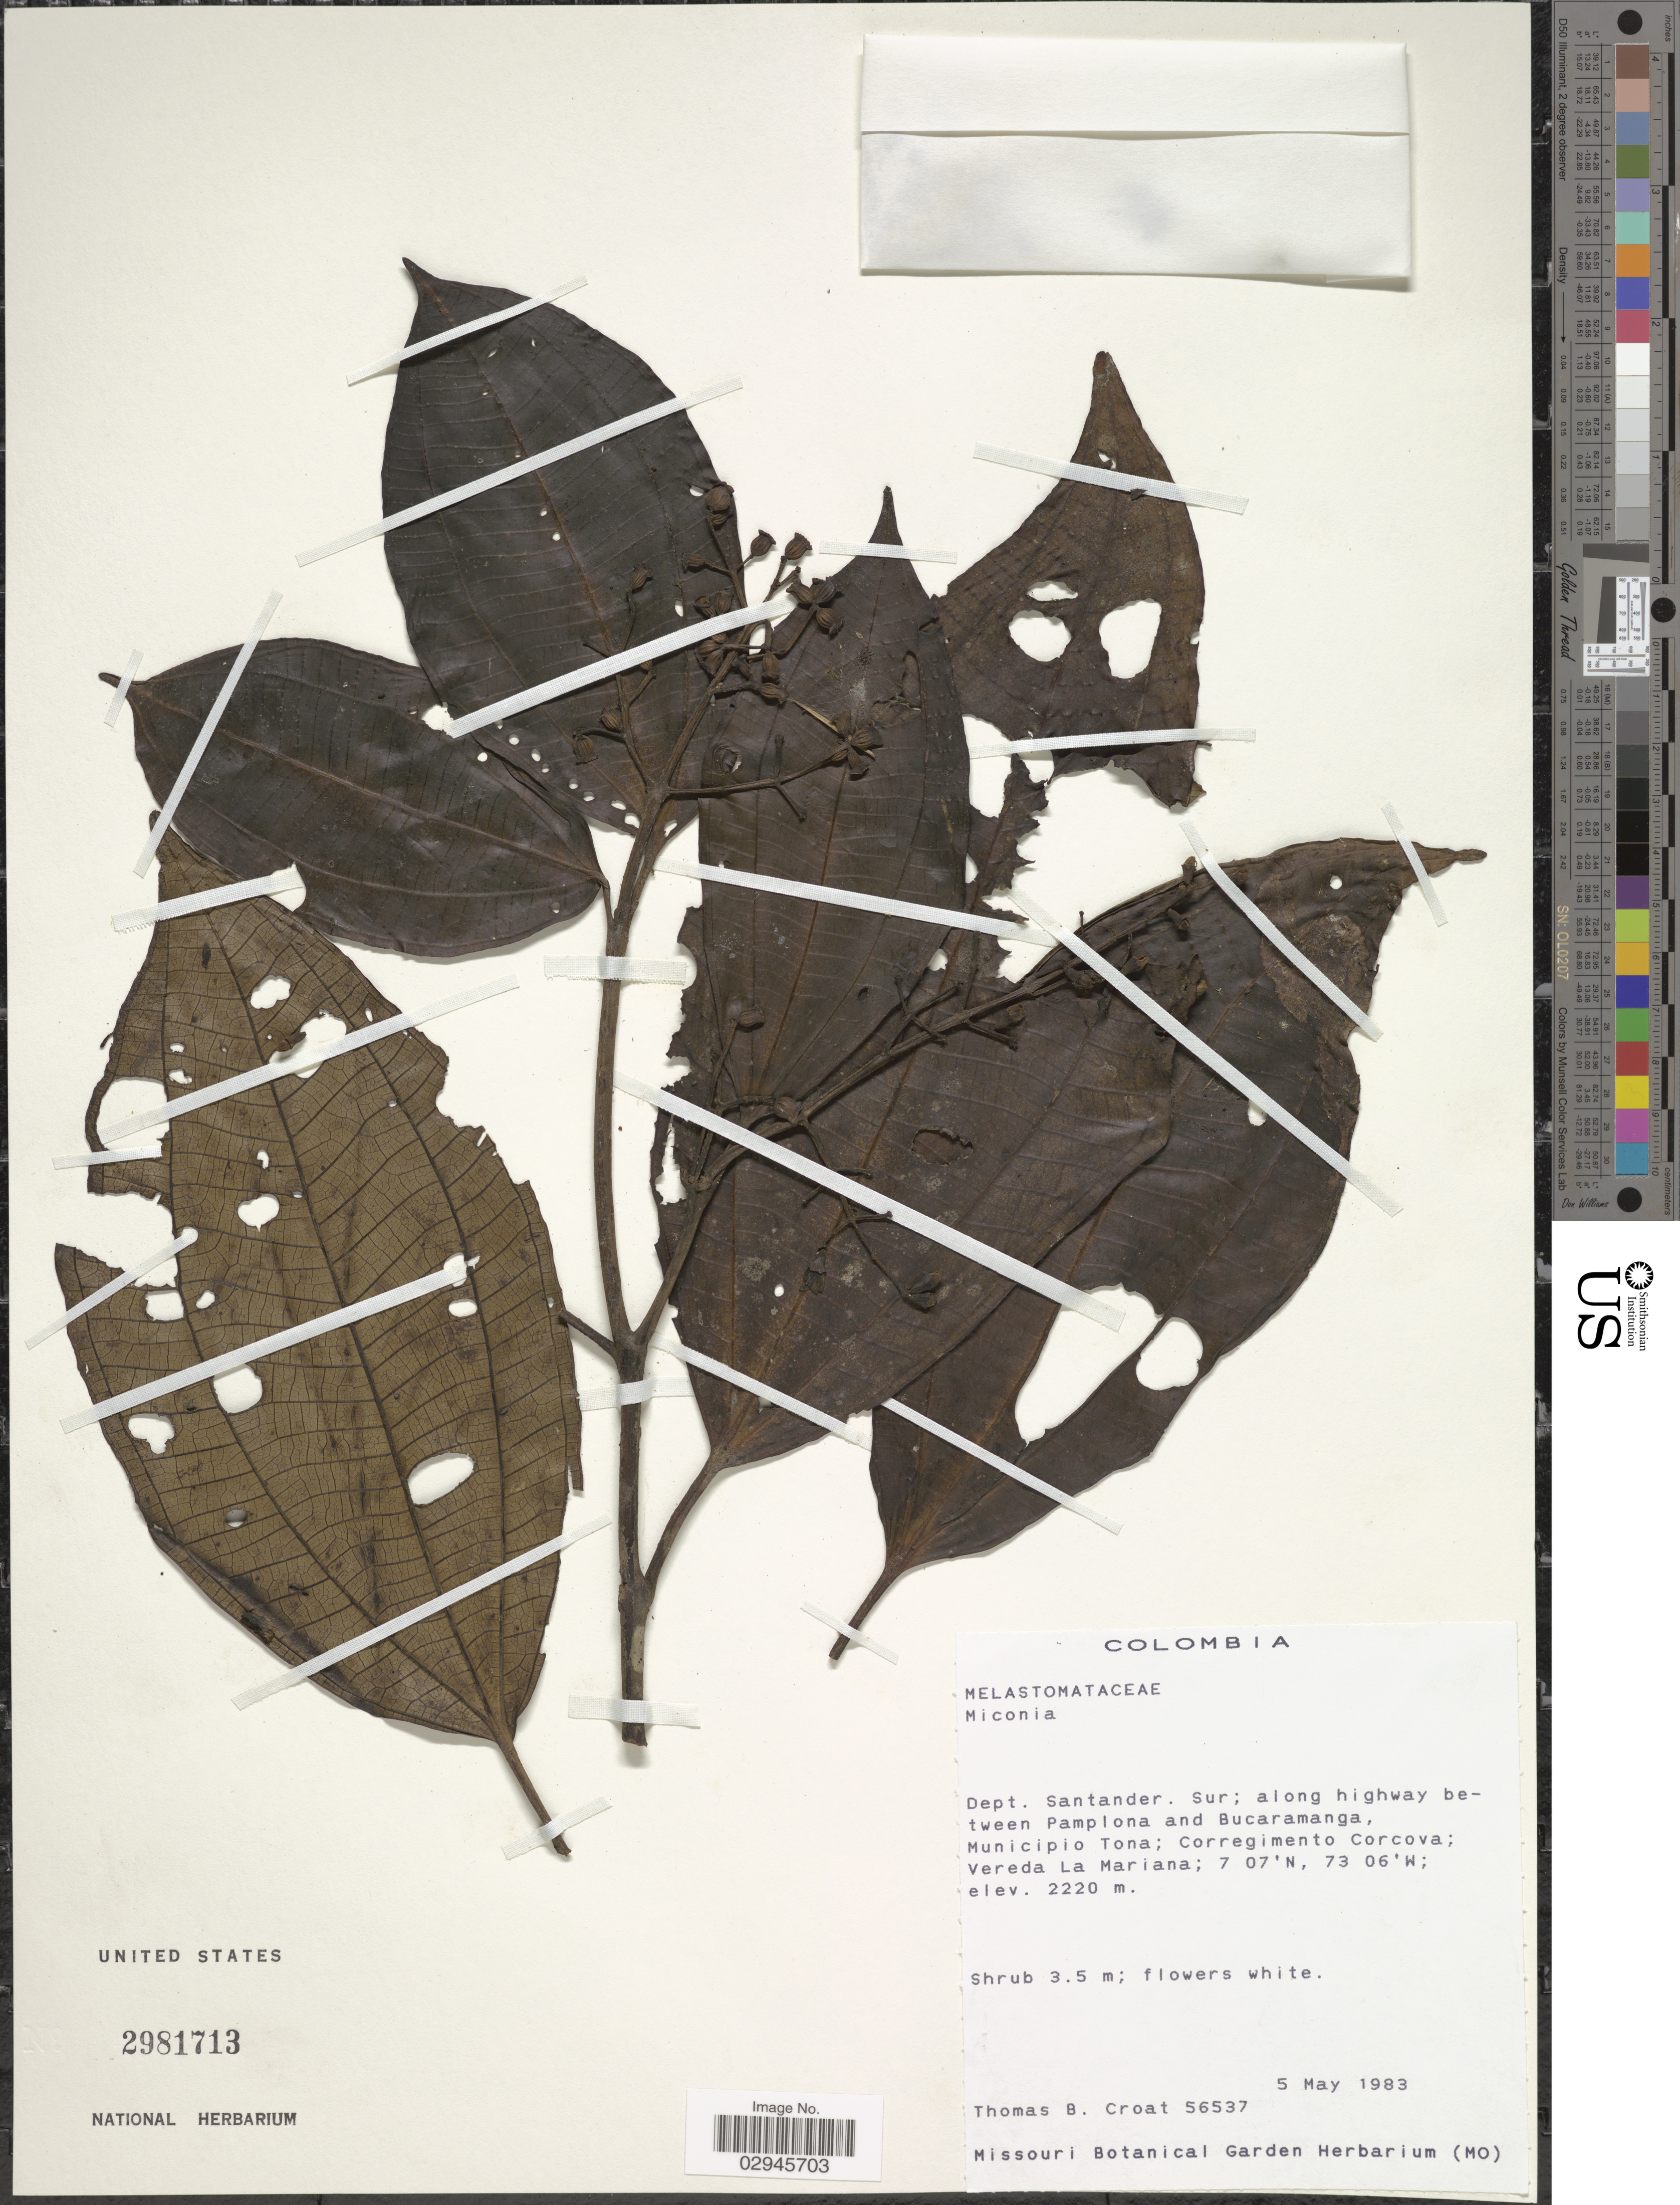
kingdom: Plantae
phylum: Tracheophyta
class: Magnoliopsida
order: Myrtales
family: Melastomataceae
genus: Miconia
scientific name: Miconia sp.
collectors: T. B. Croat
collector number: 56537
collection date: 1983-05-05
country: Colombia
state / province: Santander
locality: Dept. Santander. Sur; along highway between Pamplona and Bucaramanga, Municipio Tona; Corregimento Corcova; Vereda La Mariana.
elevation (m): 2220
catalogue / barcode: US 2981713